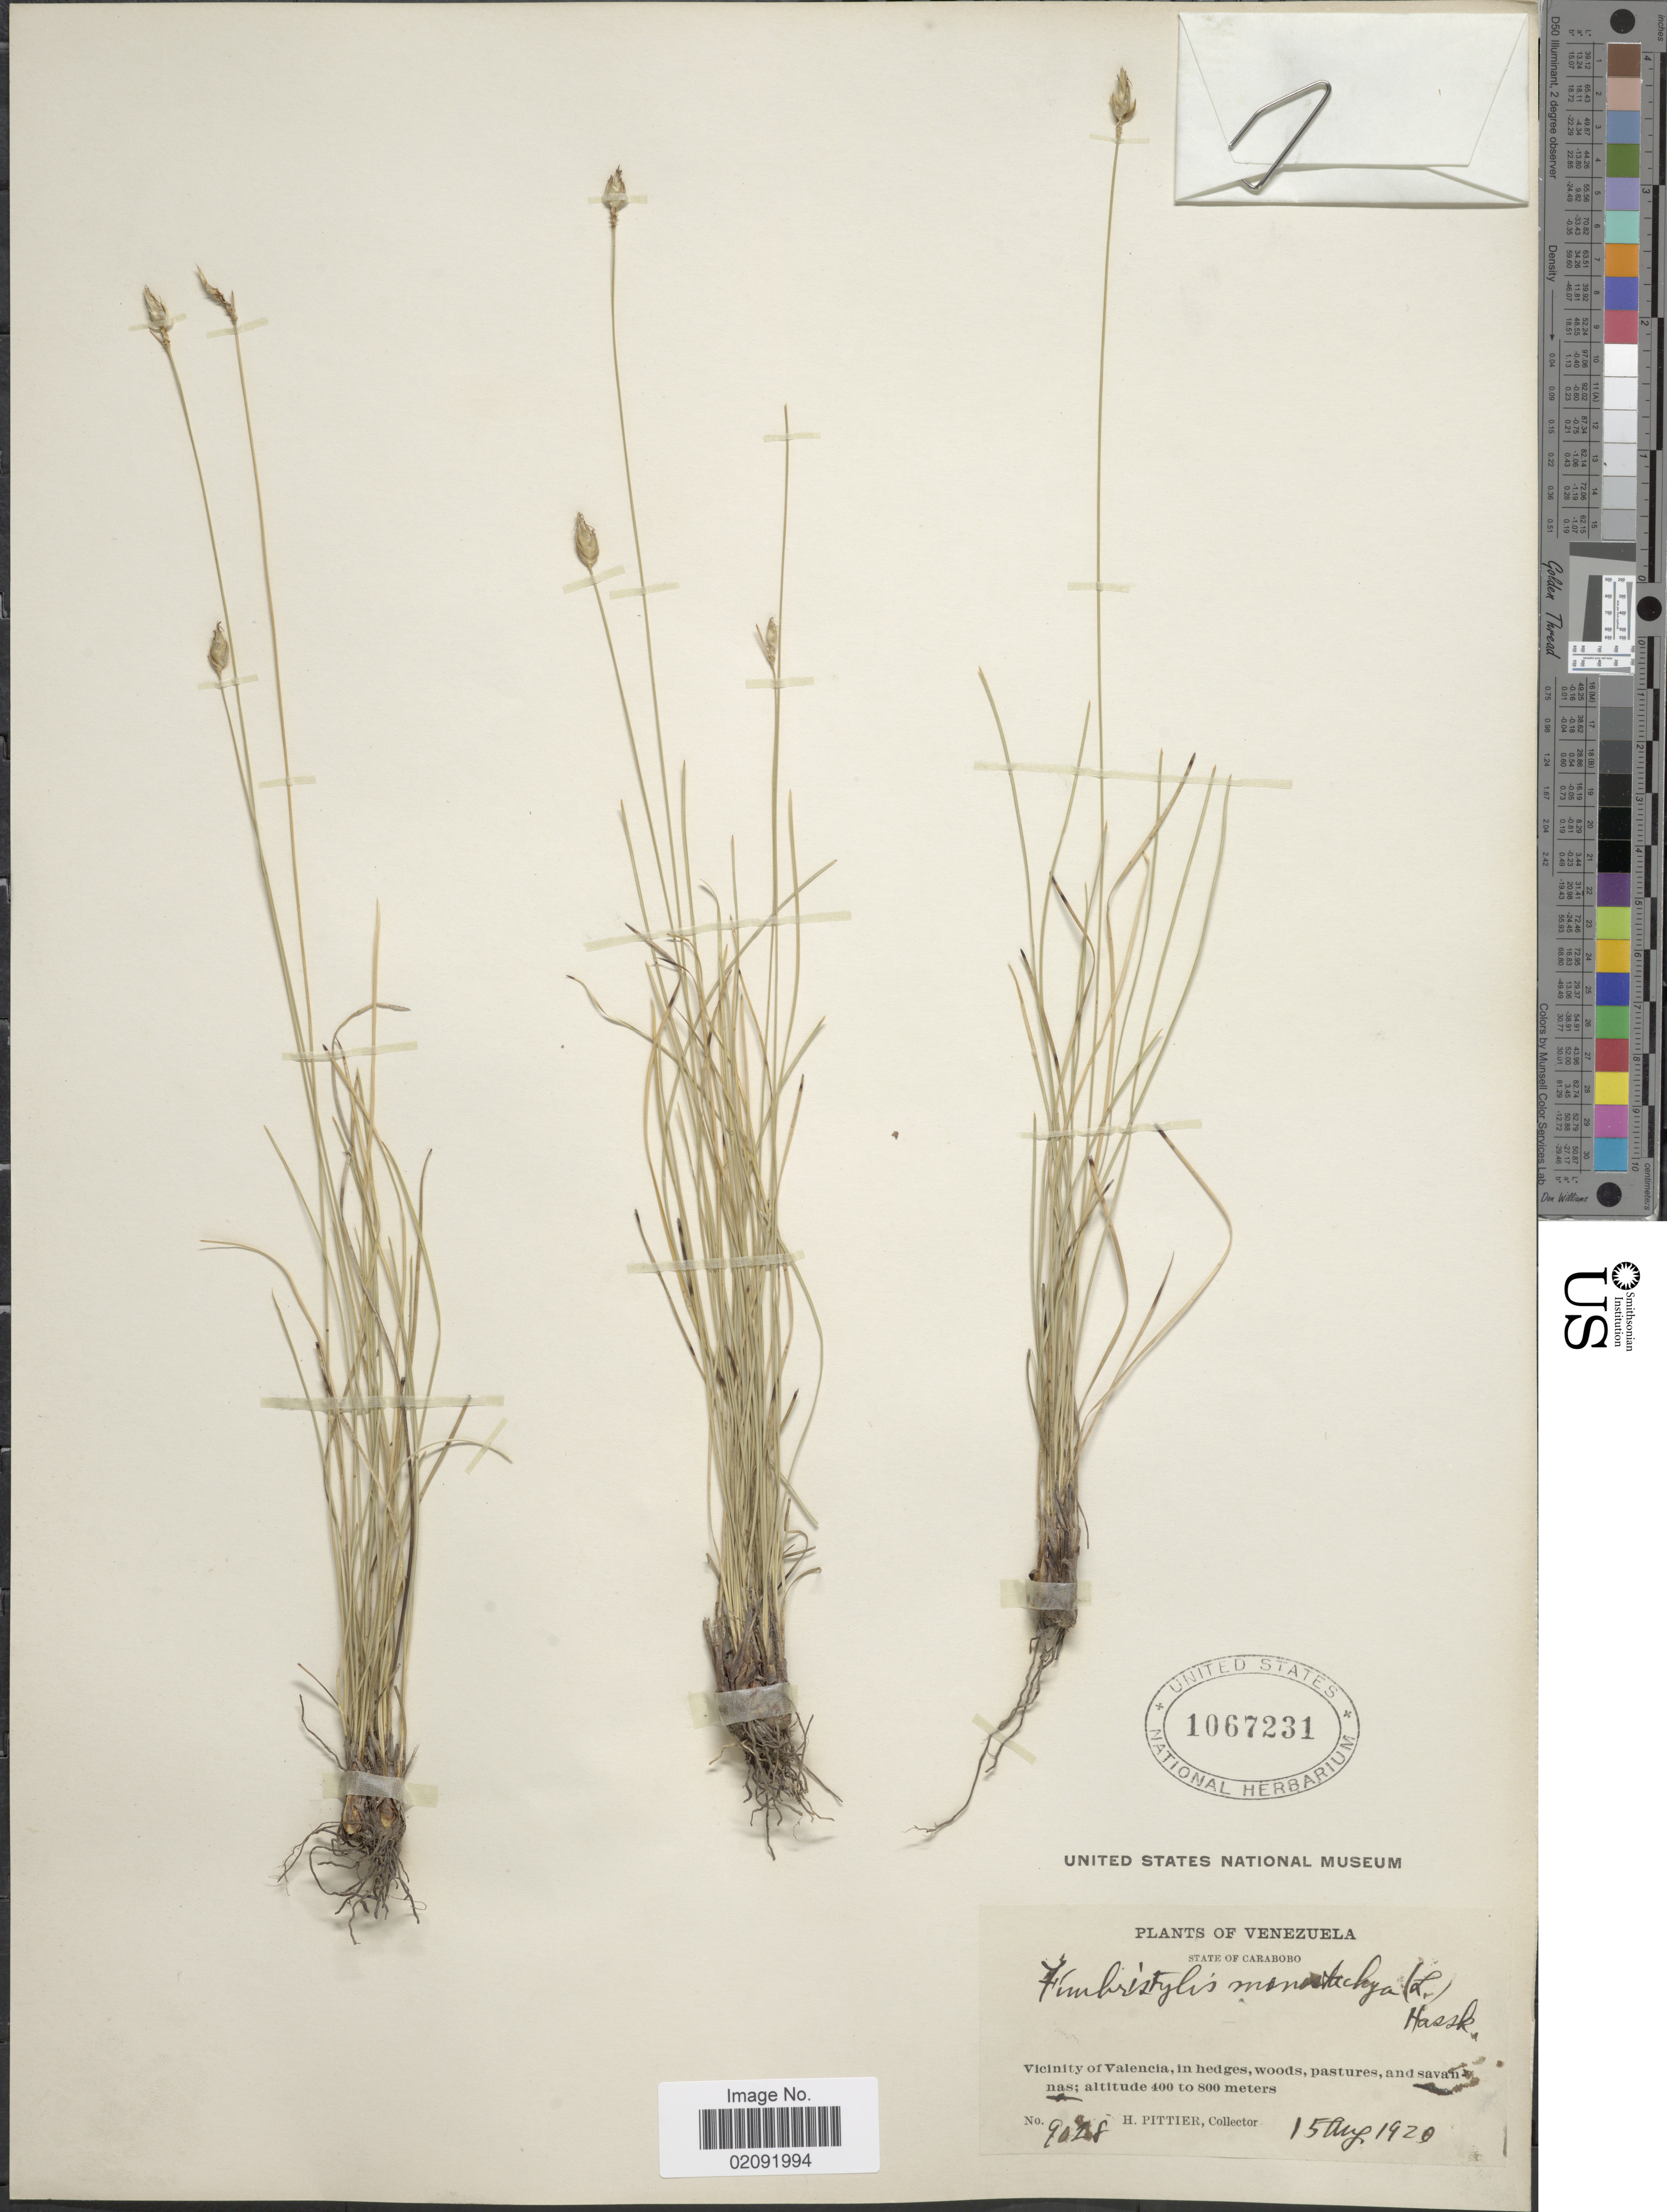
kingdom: Plantae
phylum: Tracheophyta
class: Liliopsida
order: Poales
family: Cyperaceae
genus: Abildgaardia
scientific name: Abildgaardia ovata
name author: (Burm. f.) Kral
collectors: H. F. Pittier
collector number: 9028*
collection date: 1920-08-15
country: Venezuela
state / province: Carabobo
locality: Viicnity of Valencia.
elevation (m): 400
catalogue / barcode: US 1067231